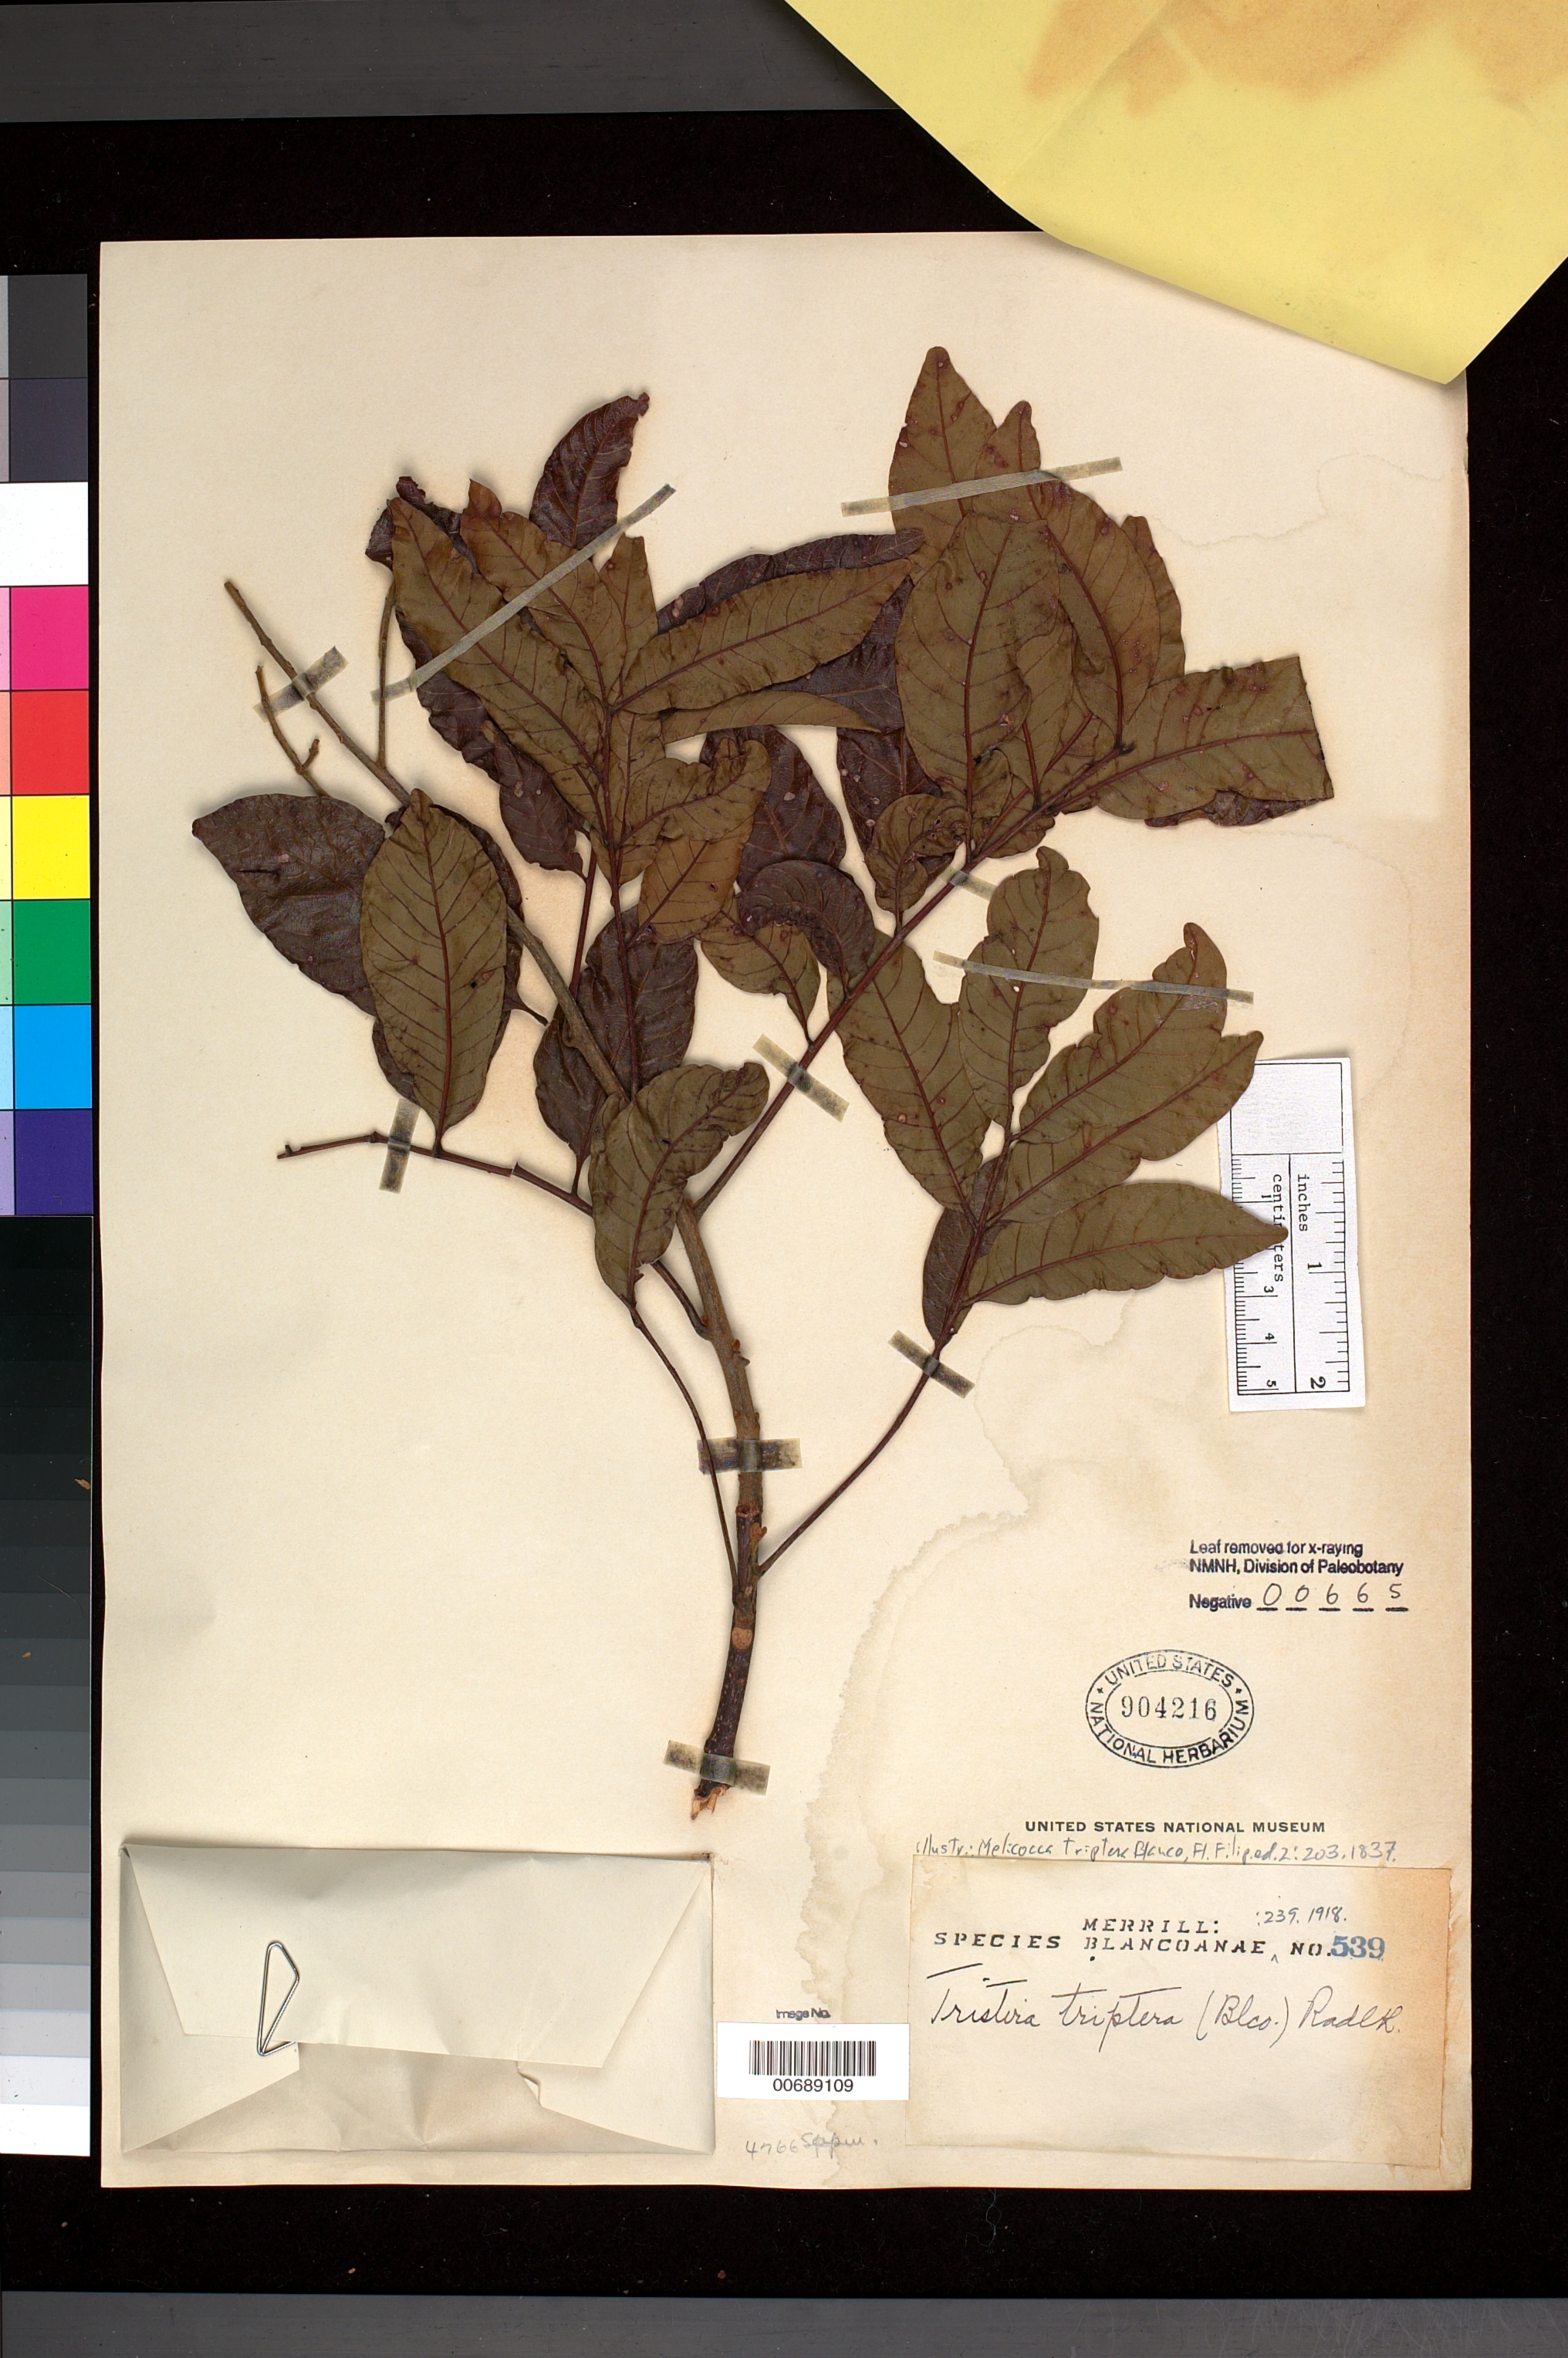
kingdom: Plantae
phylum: Tracheophyta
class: Magnoliopsida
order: Sapindales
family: Sapindaceae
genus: Tristira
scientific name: Tristira triptera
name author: Radlk.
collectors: E. D. Merrill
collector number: Sp. Blancoan. 0539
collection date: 1914-10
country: Philippines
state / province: Calabarzon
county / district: Rizal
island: Luzon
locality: Antipolo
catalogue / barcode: US 904216